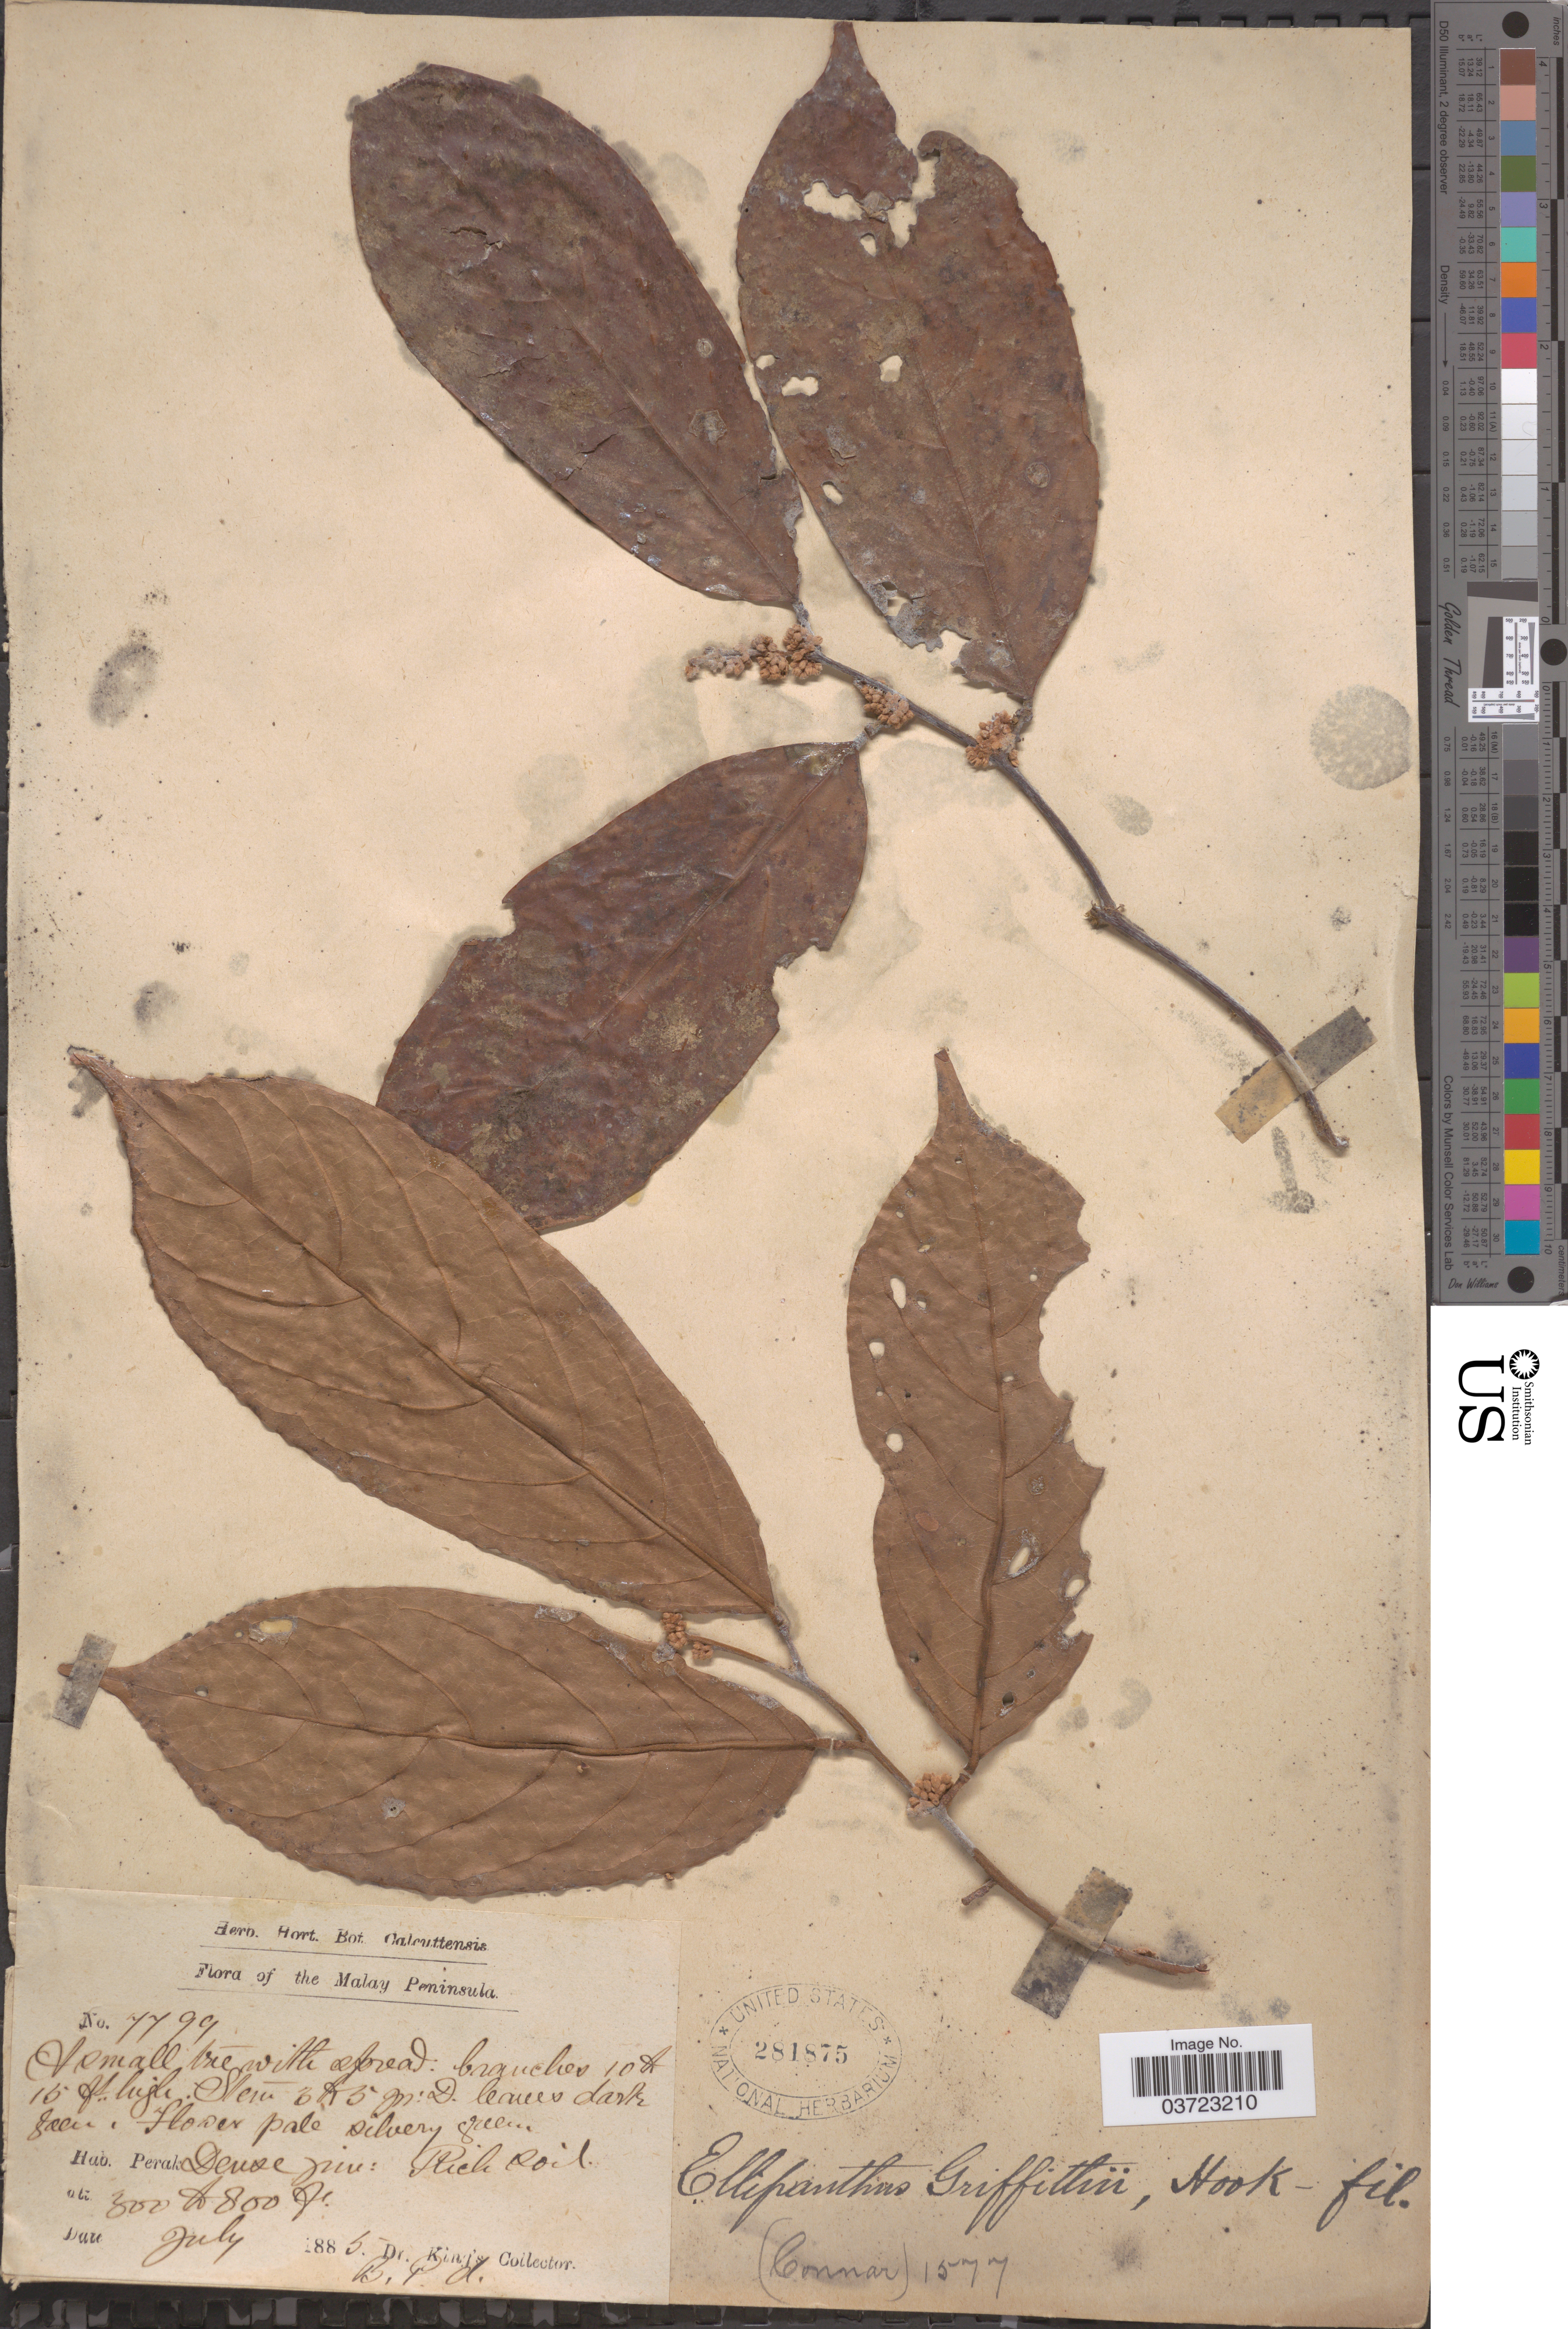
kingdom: Plantae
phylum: Tracheophyta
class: Magnoliopsida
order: Oxalidales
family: Connaraceae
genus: Ellipanthus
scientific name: Ellipanthus tomentosus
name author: Kurz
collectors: Dr. King's collector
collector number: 7799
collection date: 1885-07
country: Malaysia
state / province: Perak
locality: The Malay Peninsula.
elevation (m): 91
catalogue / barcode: US 281875